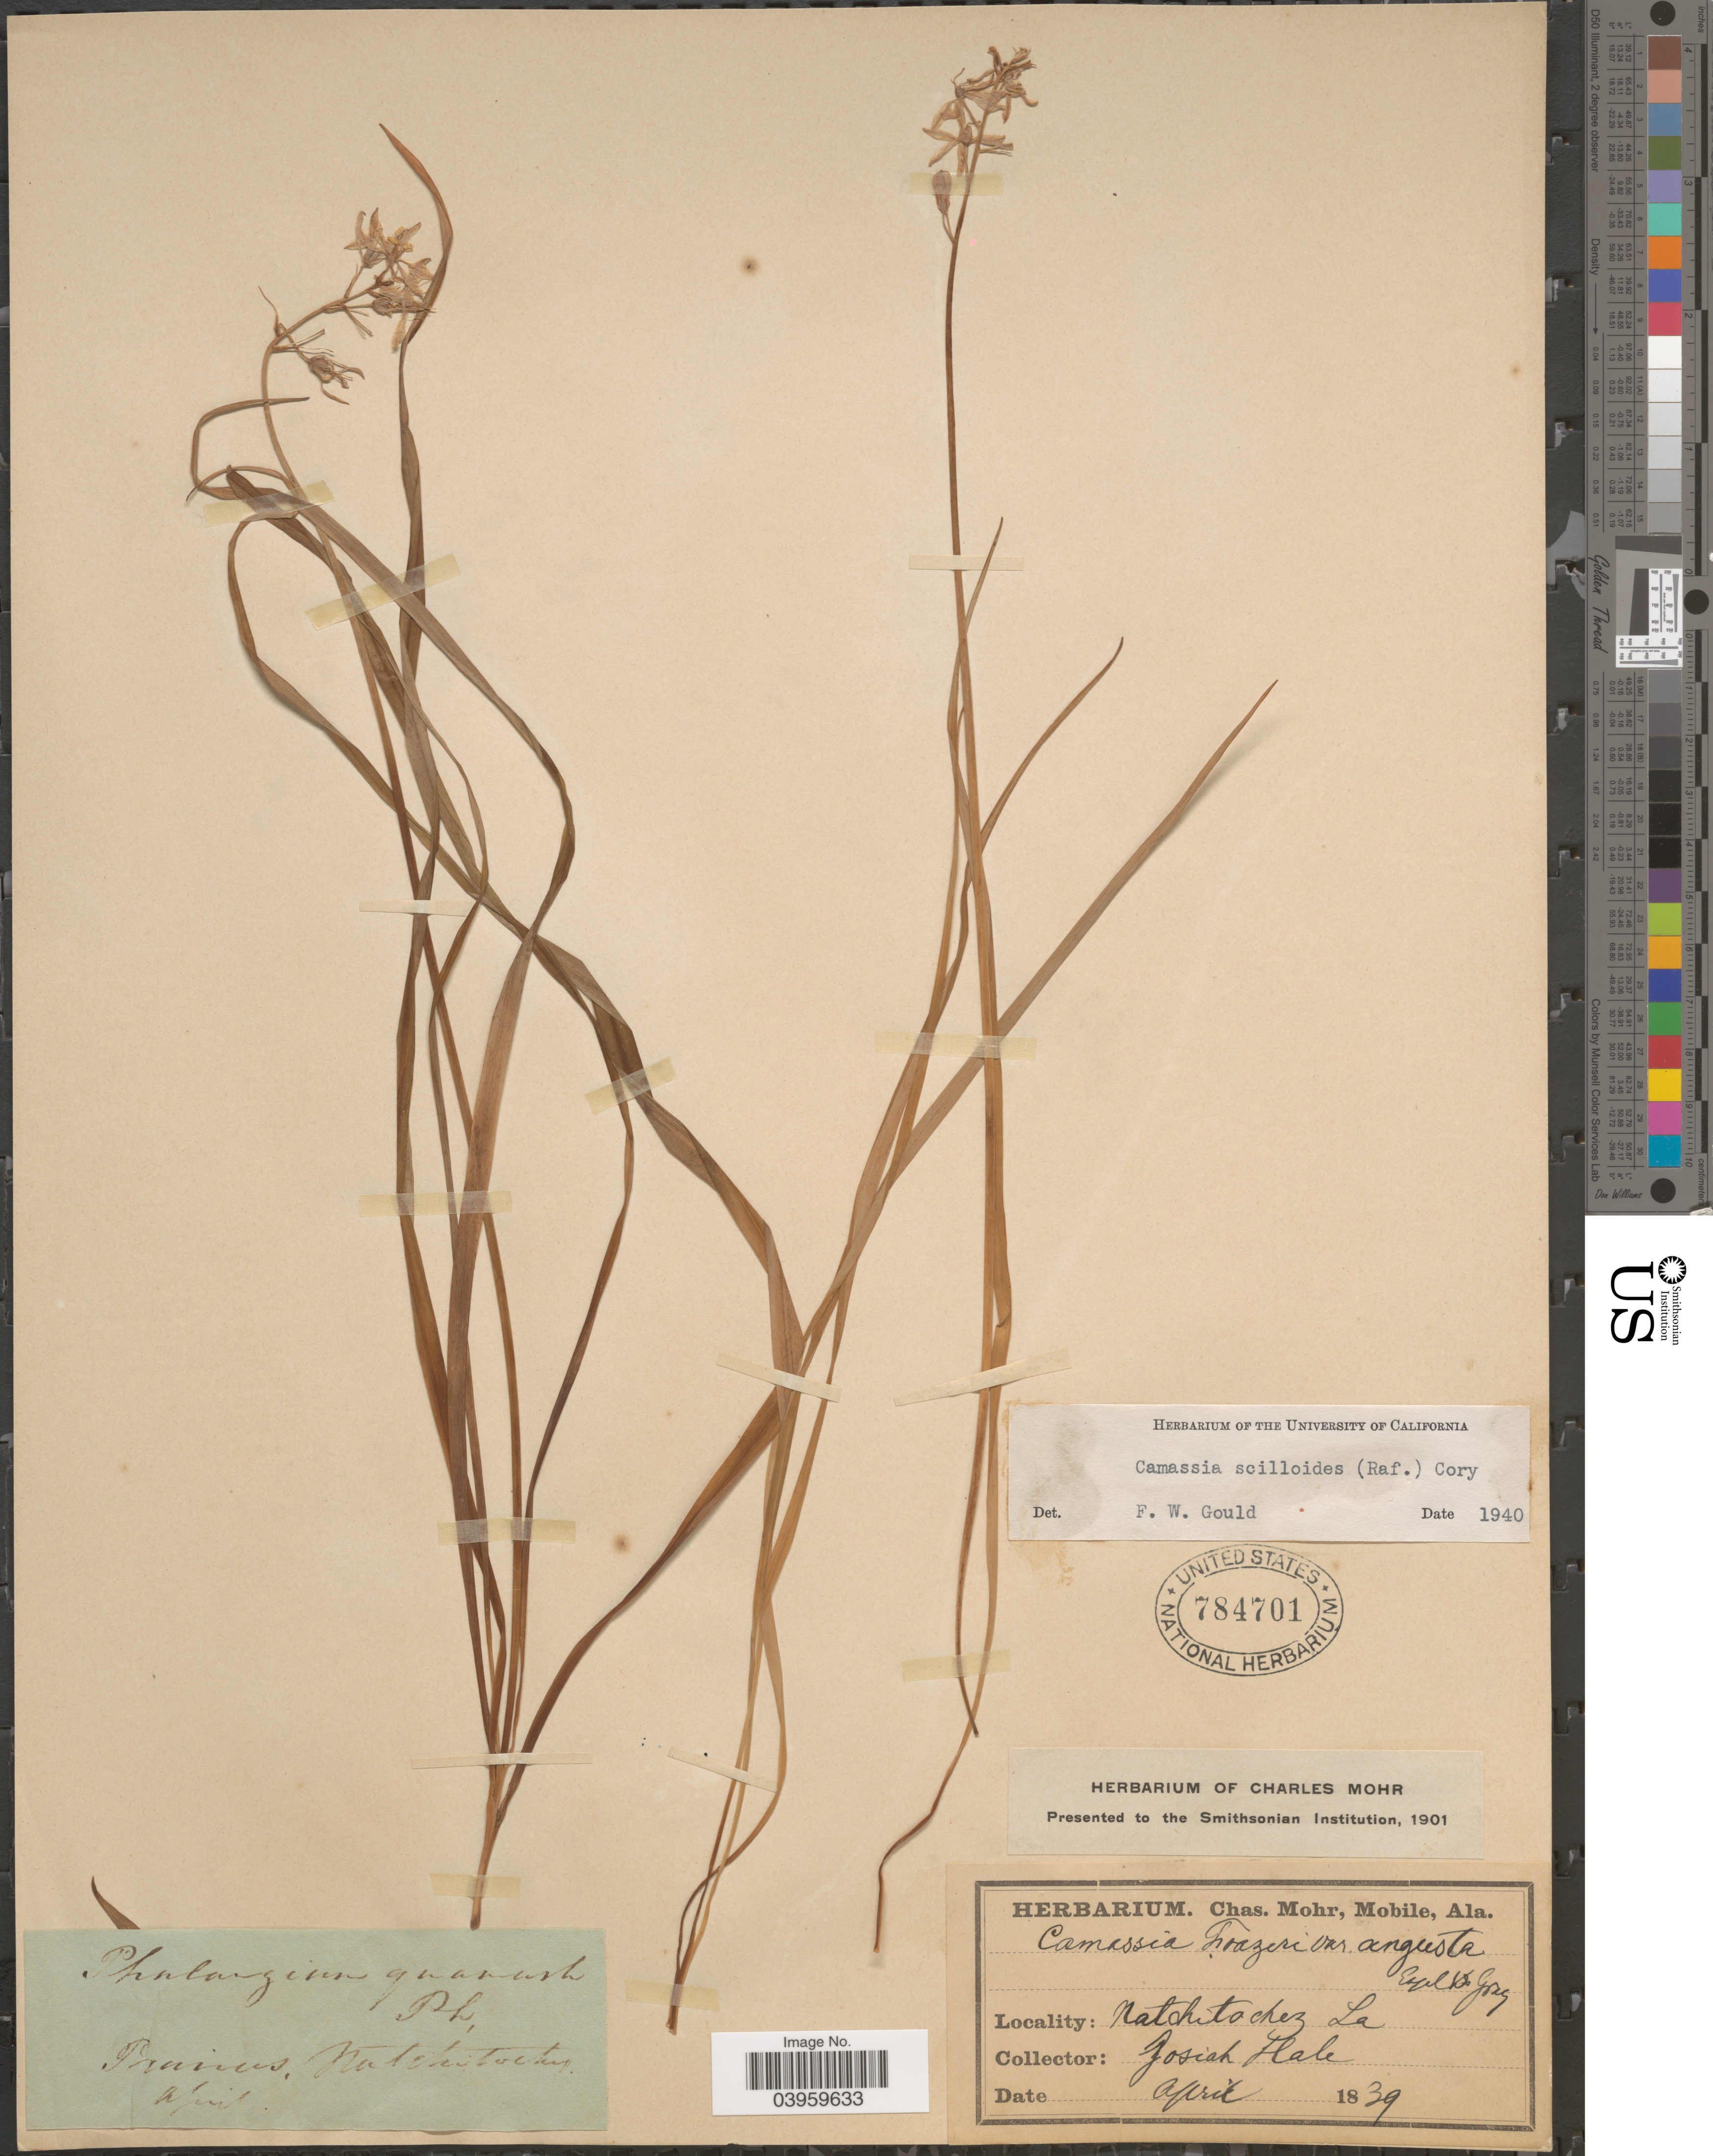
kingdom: Plantae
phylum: Tracheophyta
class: Liliopsida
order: Asparagales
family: Asparagaceae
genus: Camassia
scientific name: Camassia scilloides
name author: (Raf.) Cory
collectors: J. Hale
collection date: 1839-04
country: United States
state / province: Louisiana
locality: Prairies. Natchitochez.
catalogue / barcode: US 784701